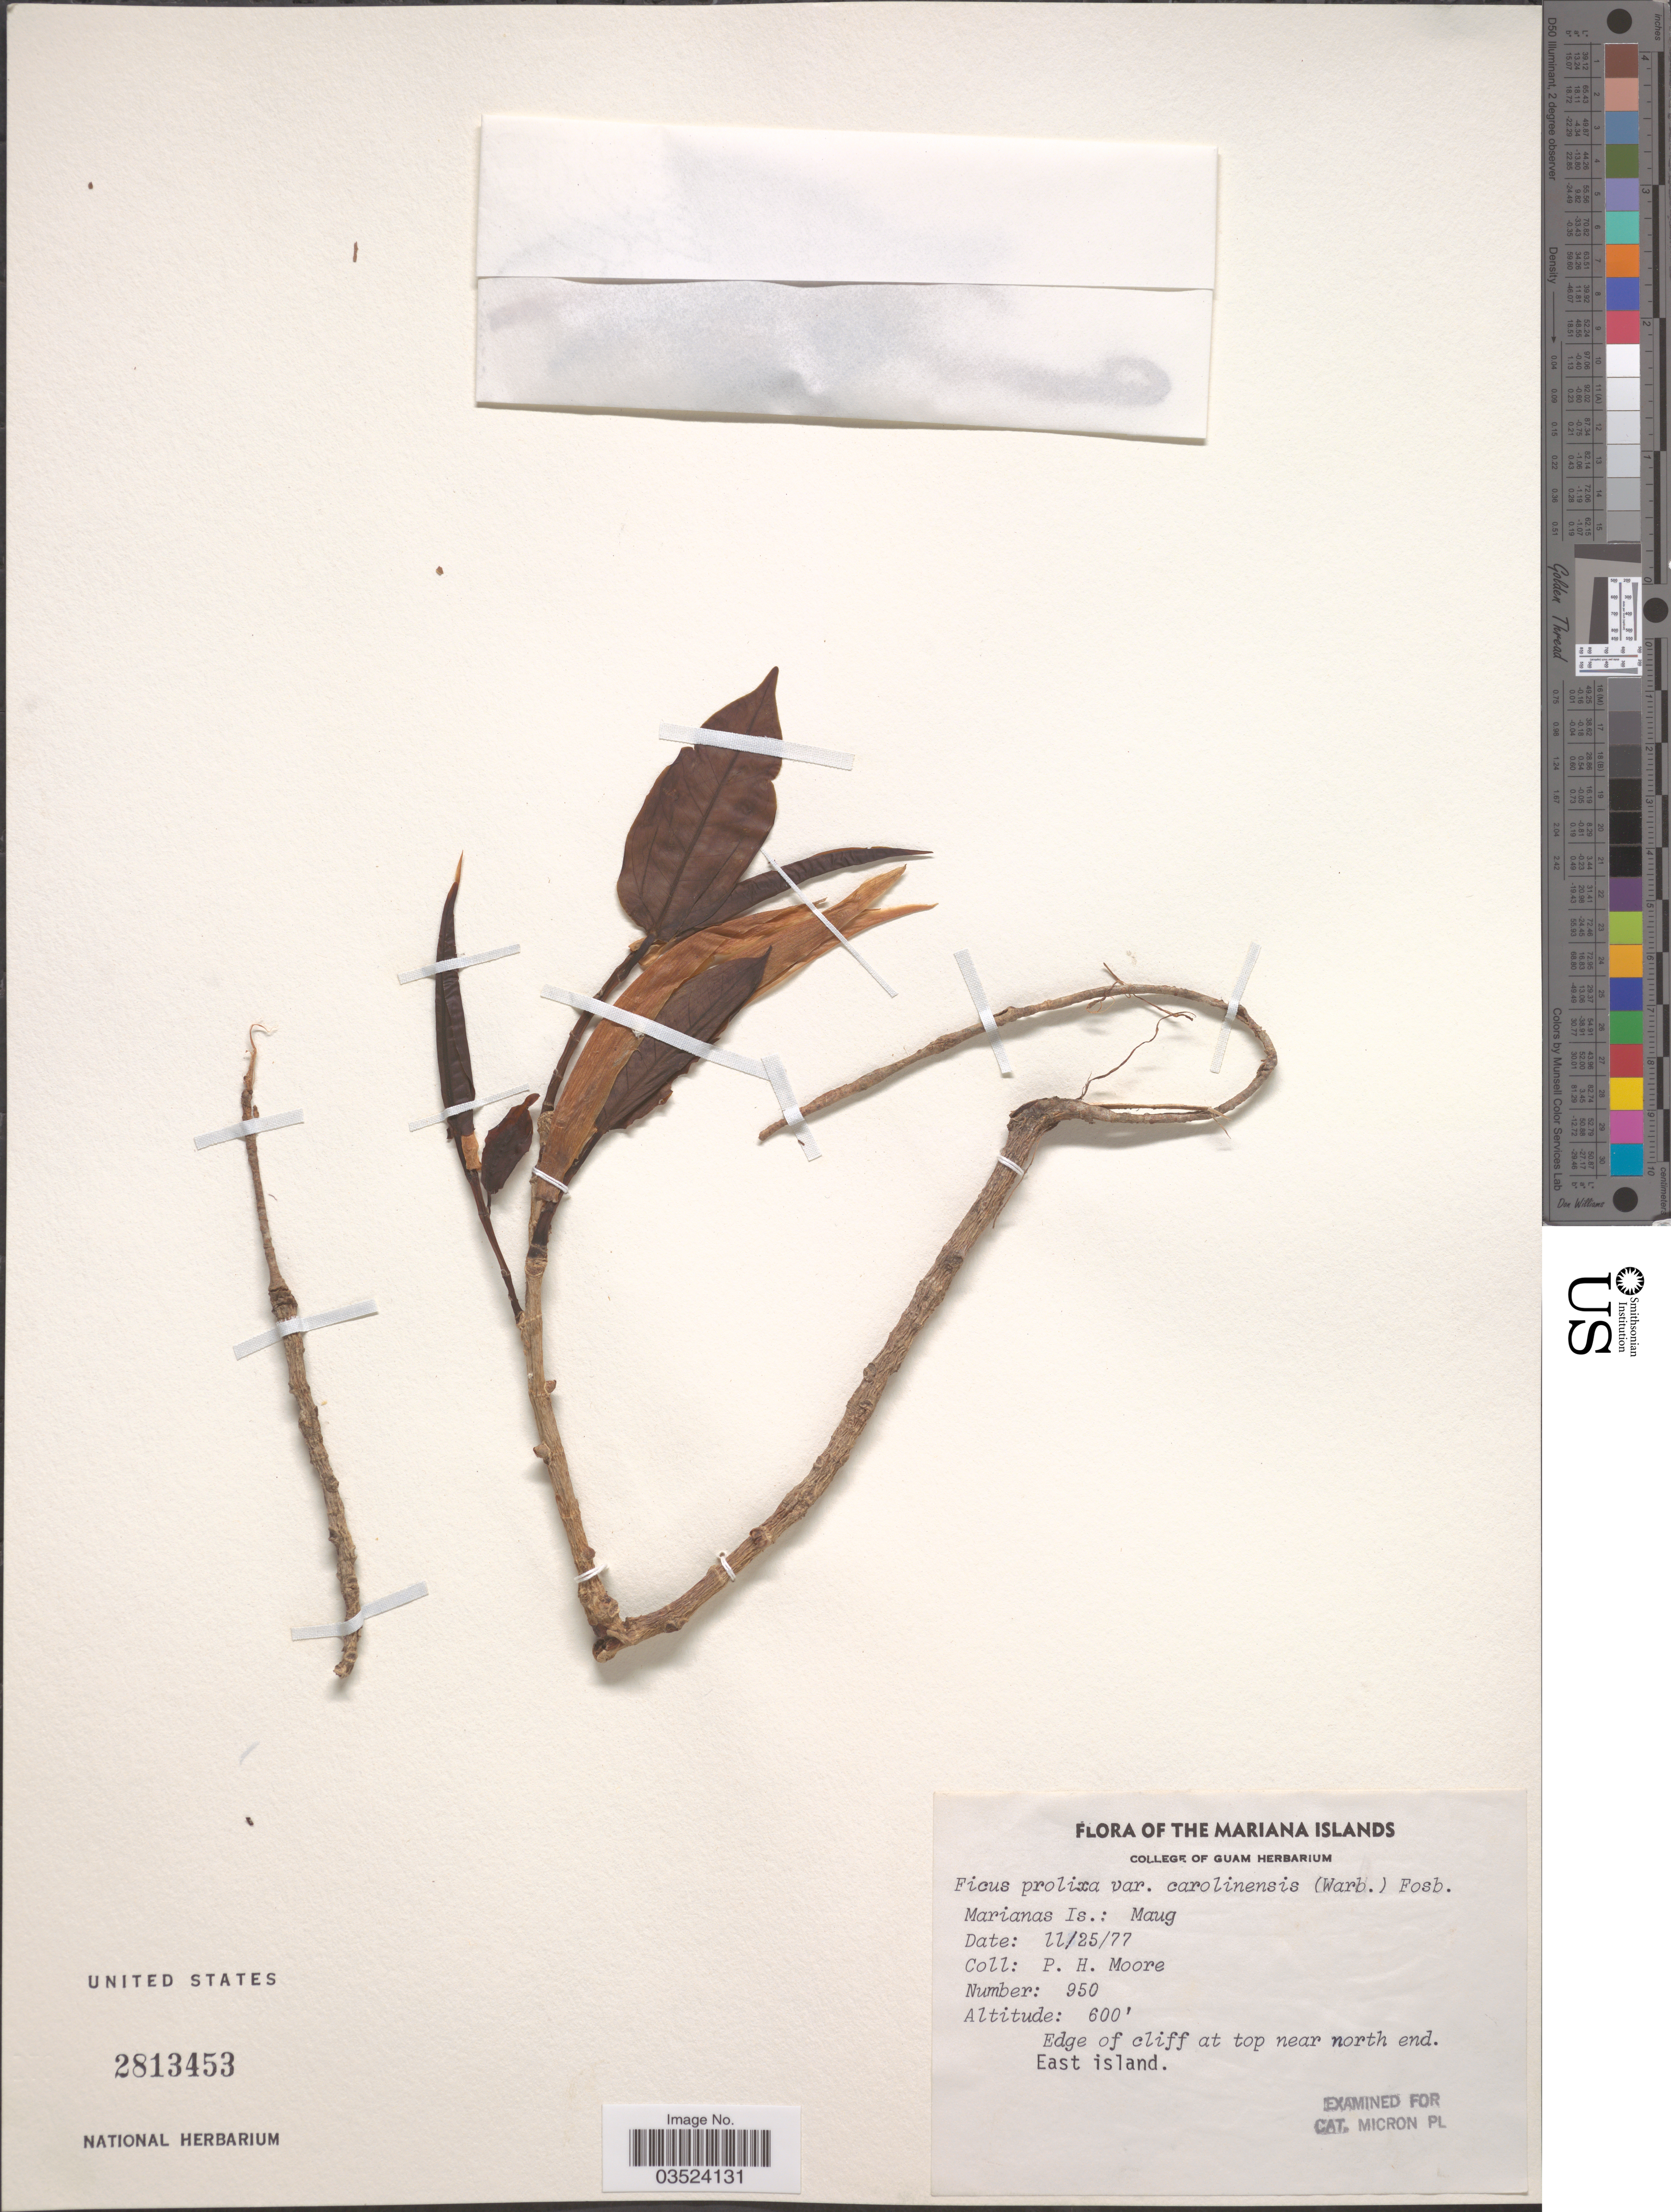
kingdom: Plantae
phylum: Tracheophyta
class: Magnoliopsida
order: Rosales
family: Moraceae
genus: Ficus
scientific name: Ficus prolixa var. carolinensis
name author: (Warb.) Fosberg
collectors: P. H. Moore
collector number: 950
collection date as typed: Transcribed d/m/y: 25/11/77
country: Northern Mariana Islands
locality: The Marianas Islands. Miarianas Is.: Maug. Edge of cliff at top near north end. East island.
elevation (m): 183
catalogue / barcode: US 2813453